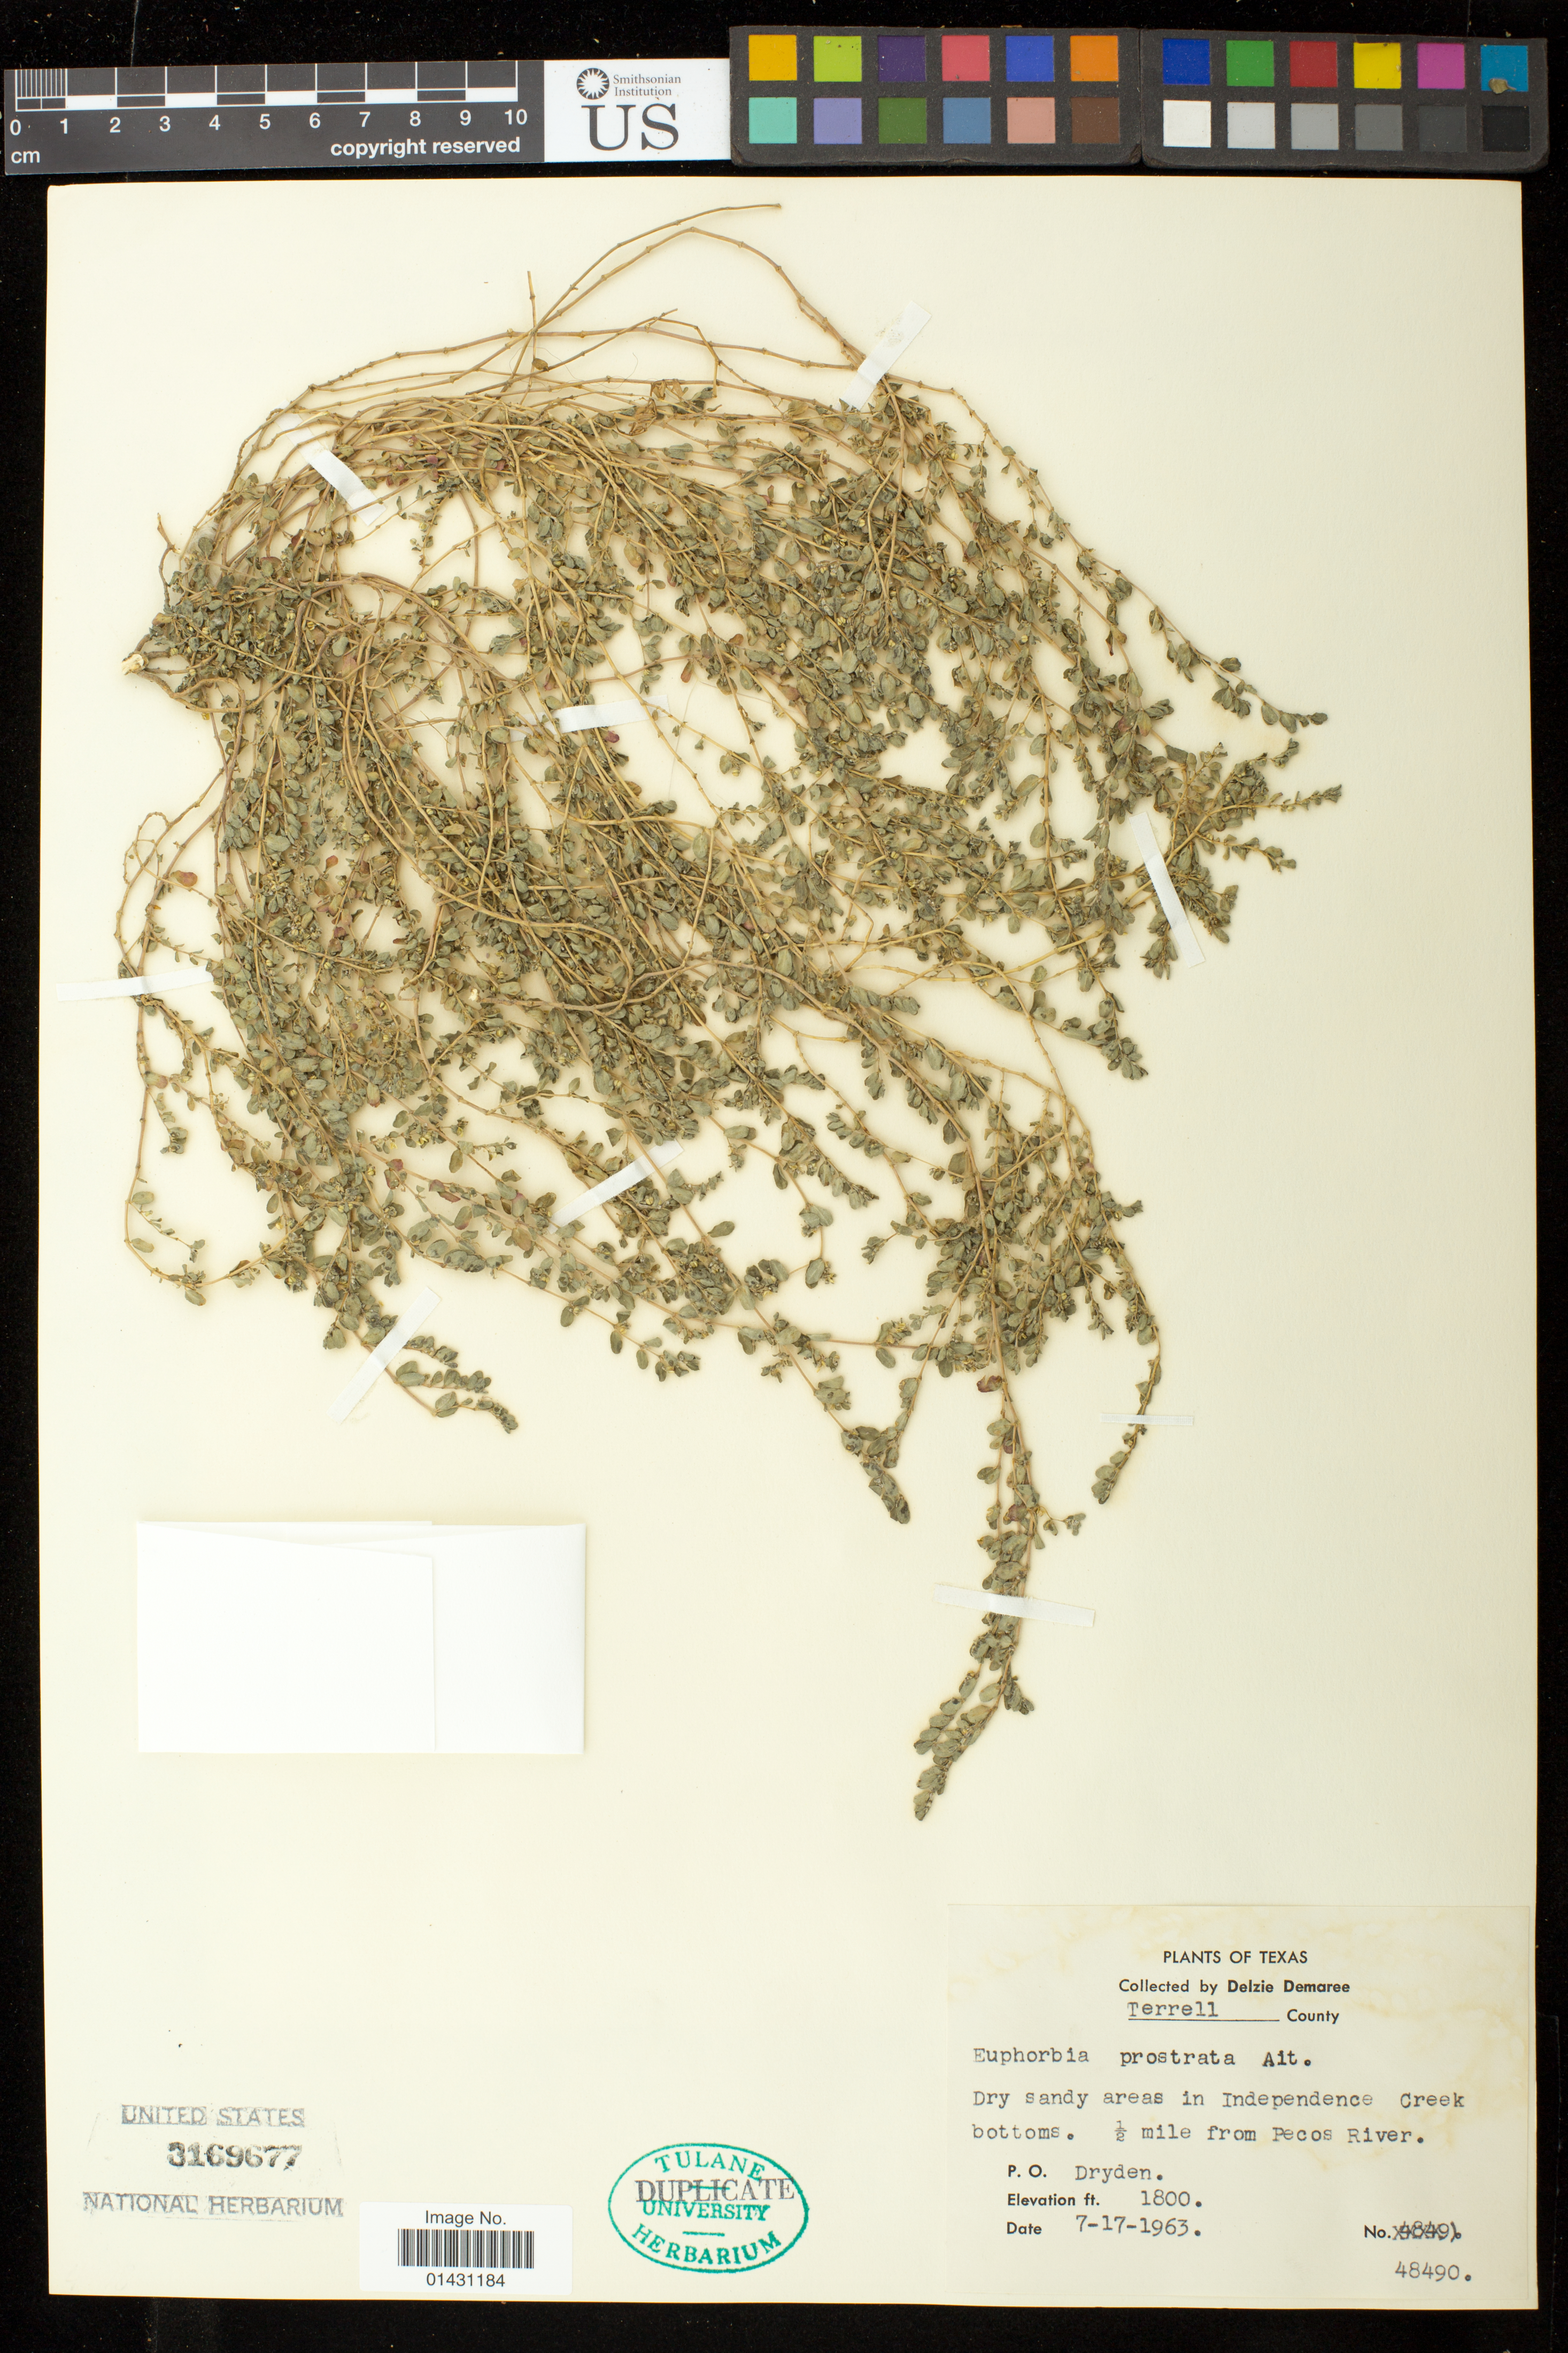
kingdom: Plantae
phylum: Tracheophyta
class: Magnoliopsida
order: Malpighiales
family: Euphorbiaceae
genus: Euphorbia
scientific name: Euphorbia prostrata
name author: Aiton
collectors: D. Demaree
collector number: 48490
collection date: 1963-07-17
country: United States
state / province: Texas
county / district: Terrell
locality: Independence Creek, 1/2 mile from Pecos River.; P.O. Dryden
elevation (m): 549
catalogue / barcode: US 3169677